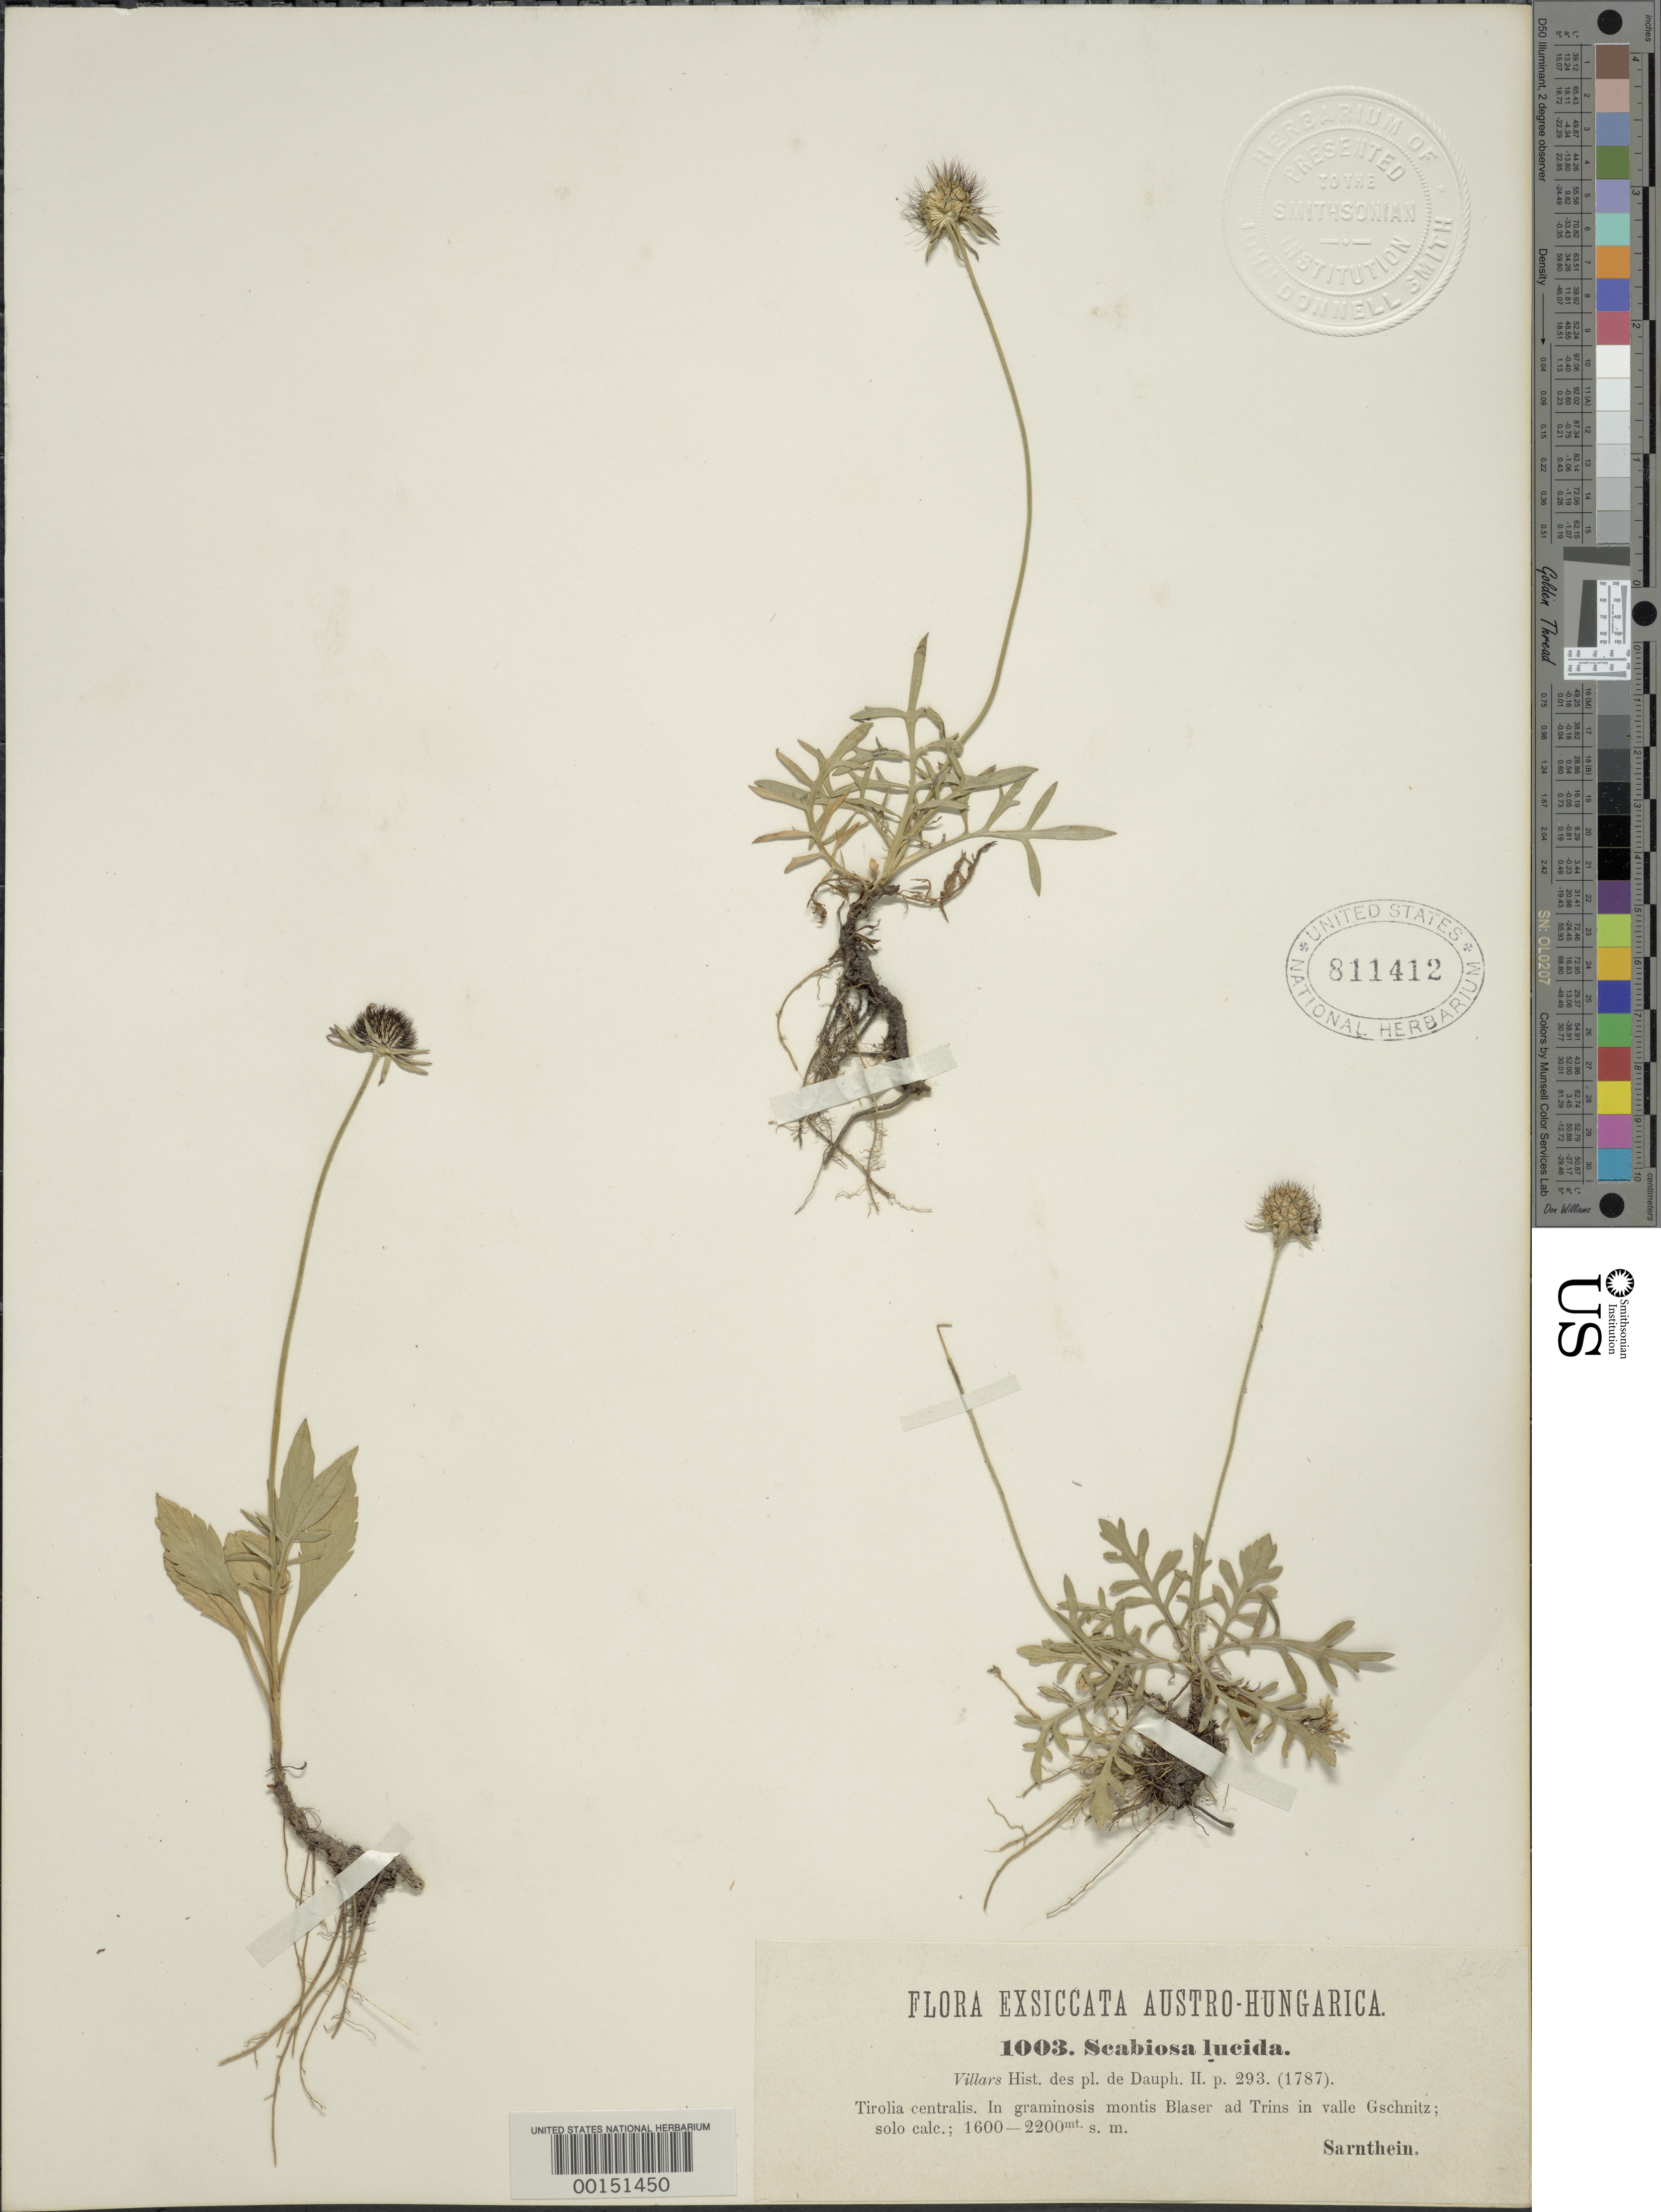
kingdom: Plantae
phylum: Tracheophyta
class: Magnoliopsida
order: Dipsacales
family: Caprifoliaceae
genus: Scabiosa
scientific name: Scabiosa lucida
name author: Vill.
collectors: -. Sarnthein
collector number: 1003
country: Hungary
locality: Tirolia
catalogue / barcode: US 811412